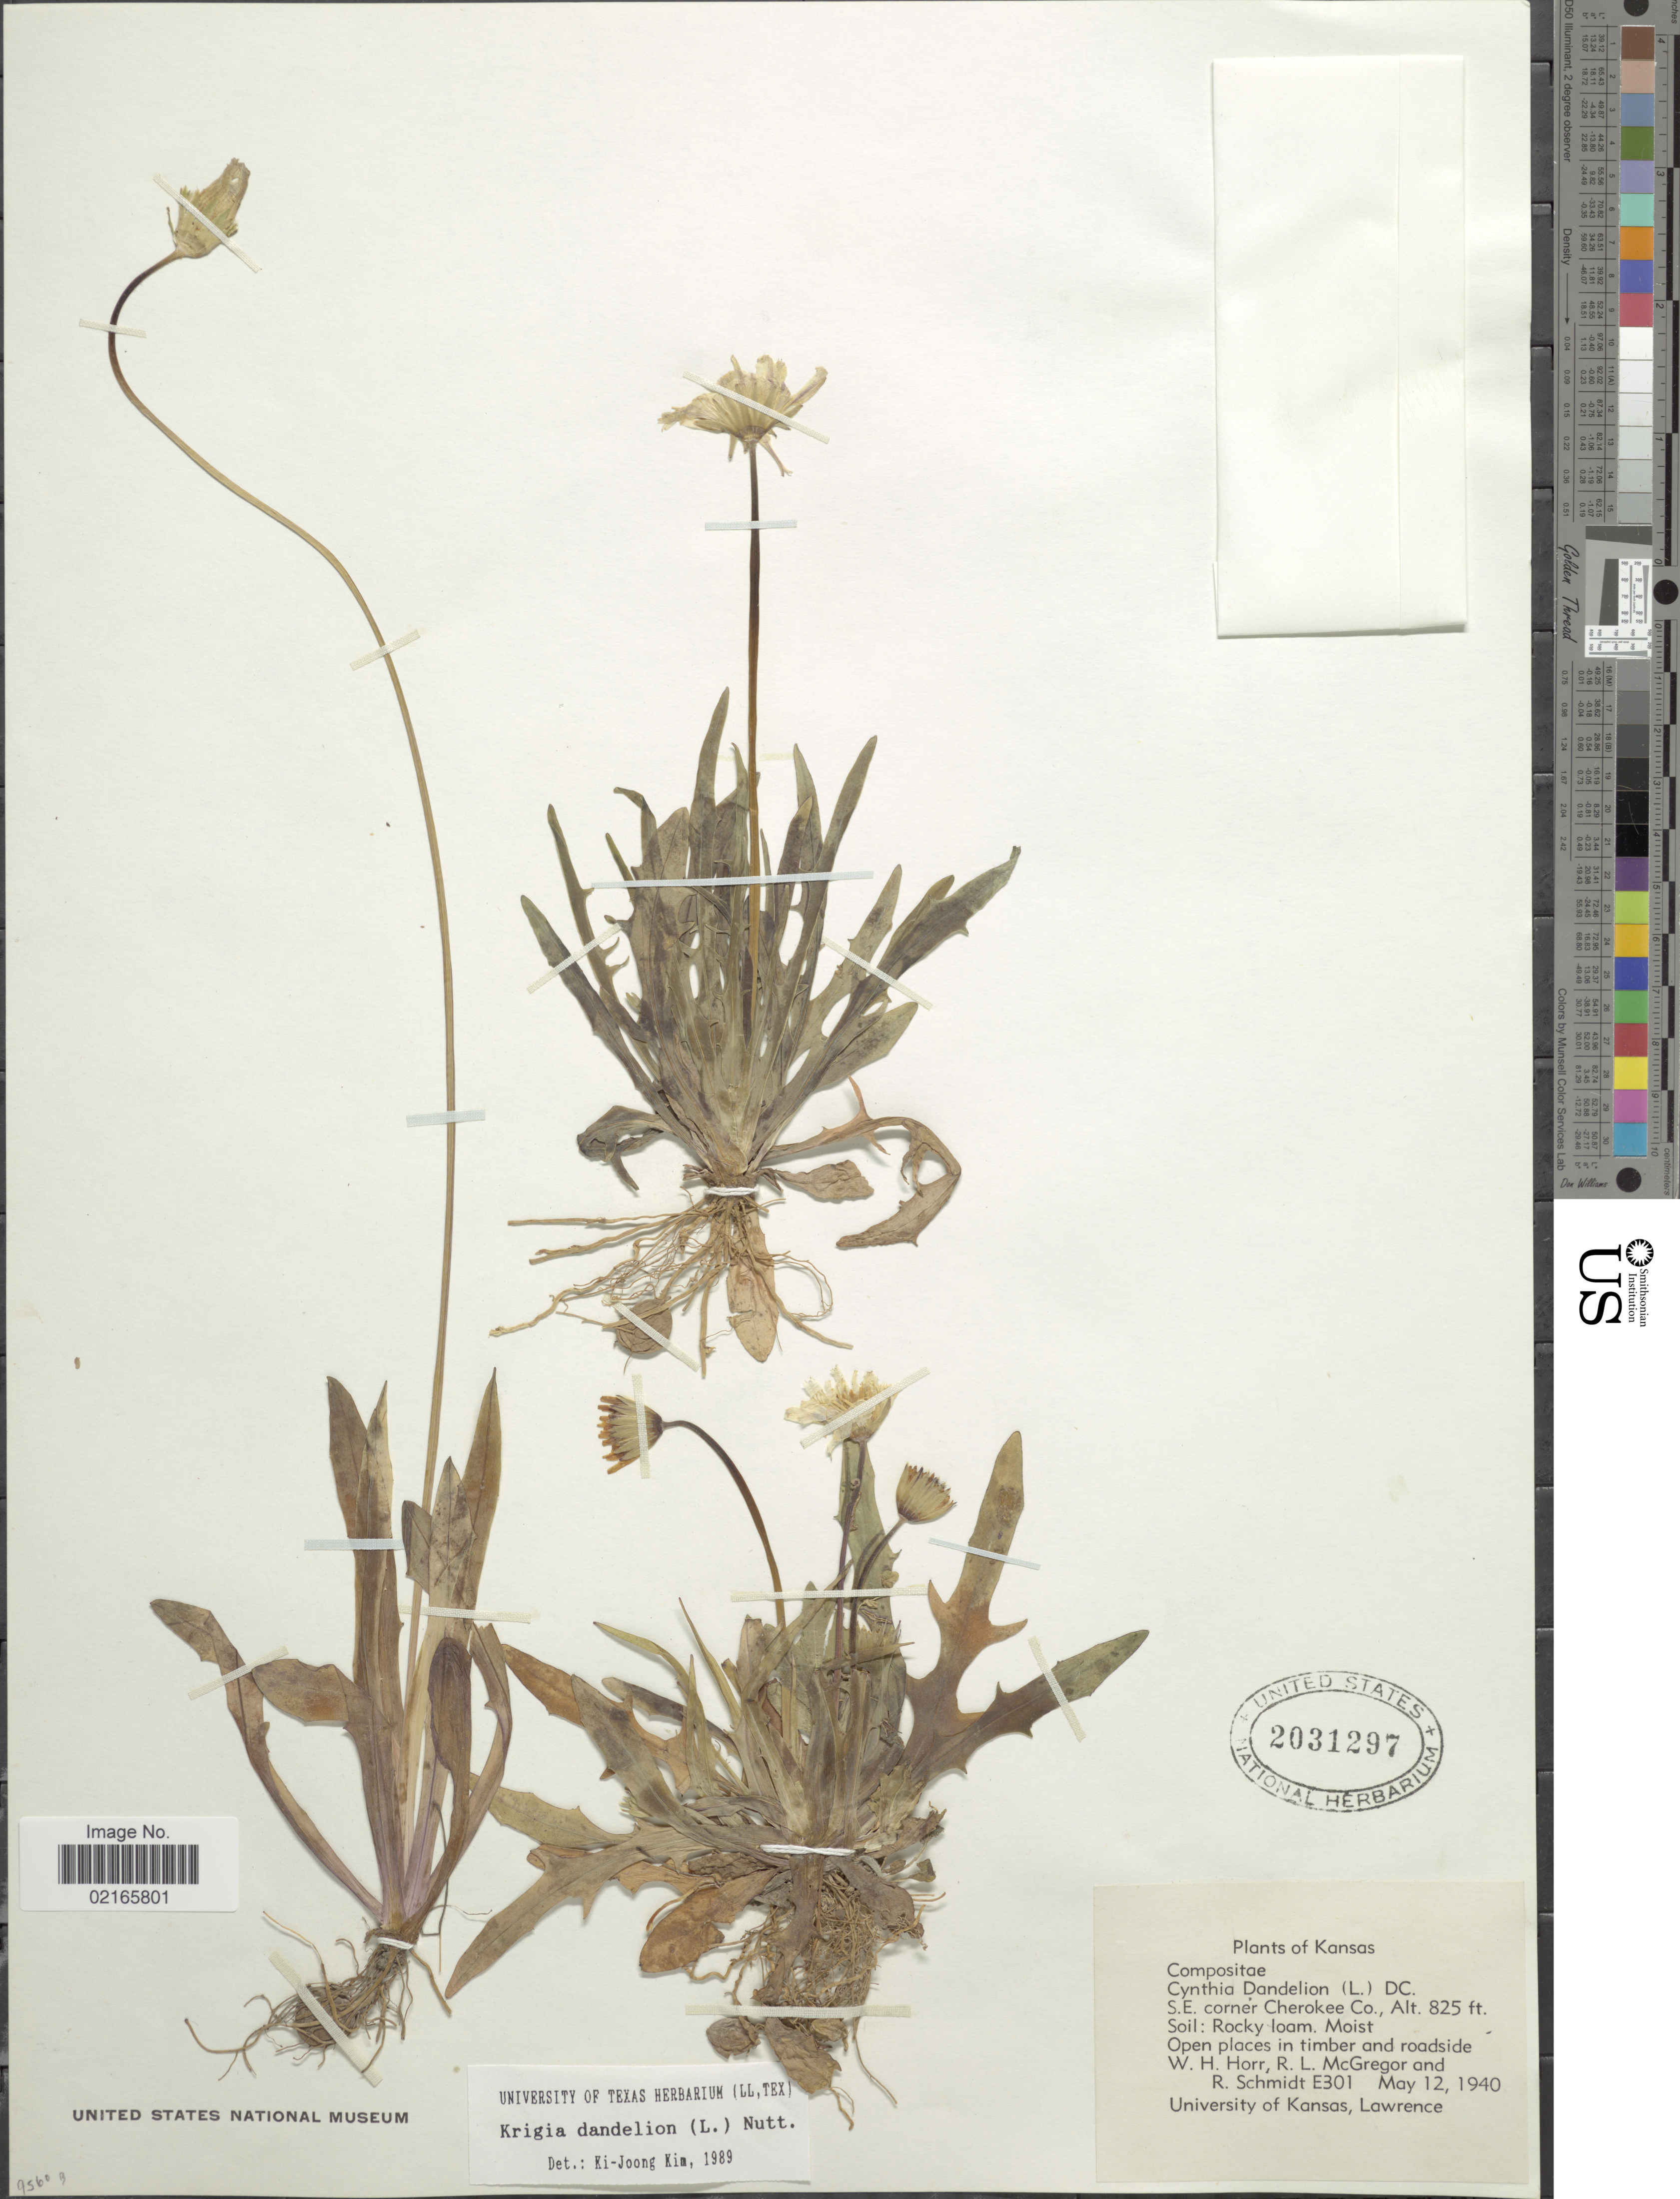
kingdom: Plantae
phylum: Tracheophyta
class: Magnoliopsida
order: Asterales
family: Asteraceae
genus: Krigia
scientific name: Krigia dandelion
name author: (L.) Nutt.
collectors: W. H. Horr, R. McGregor & R. Schmidt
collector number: E301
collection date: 1940-05-12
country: United States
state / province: Kansas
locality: S.E. corner Cherokee Co., rocky loam, moist, open places in timber and roadside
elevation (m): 251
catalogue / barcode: US 2031297